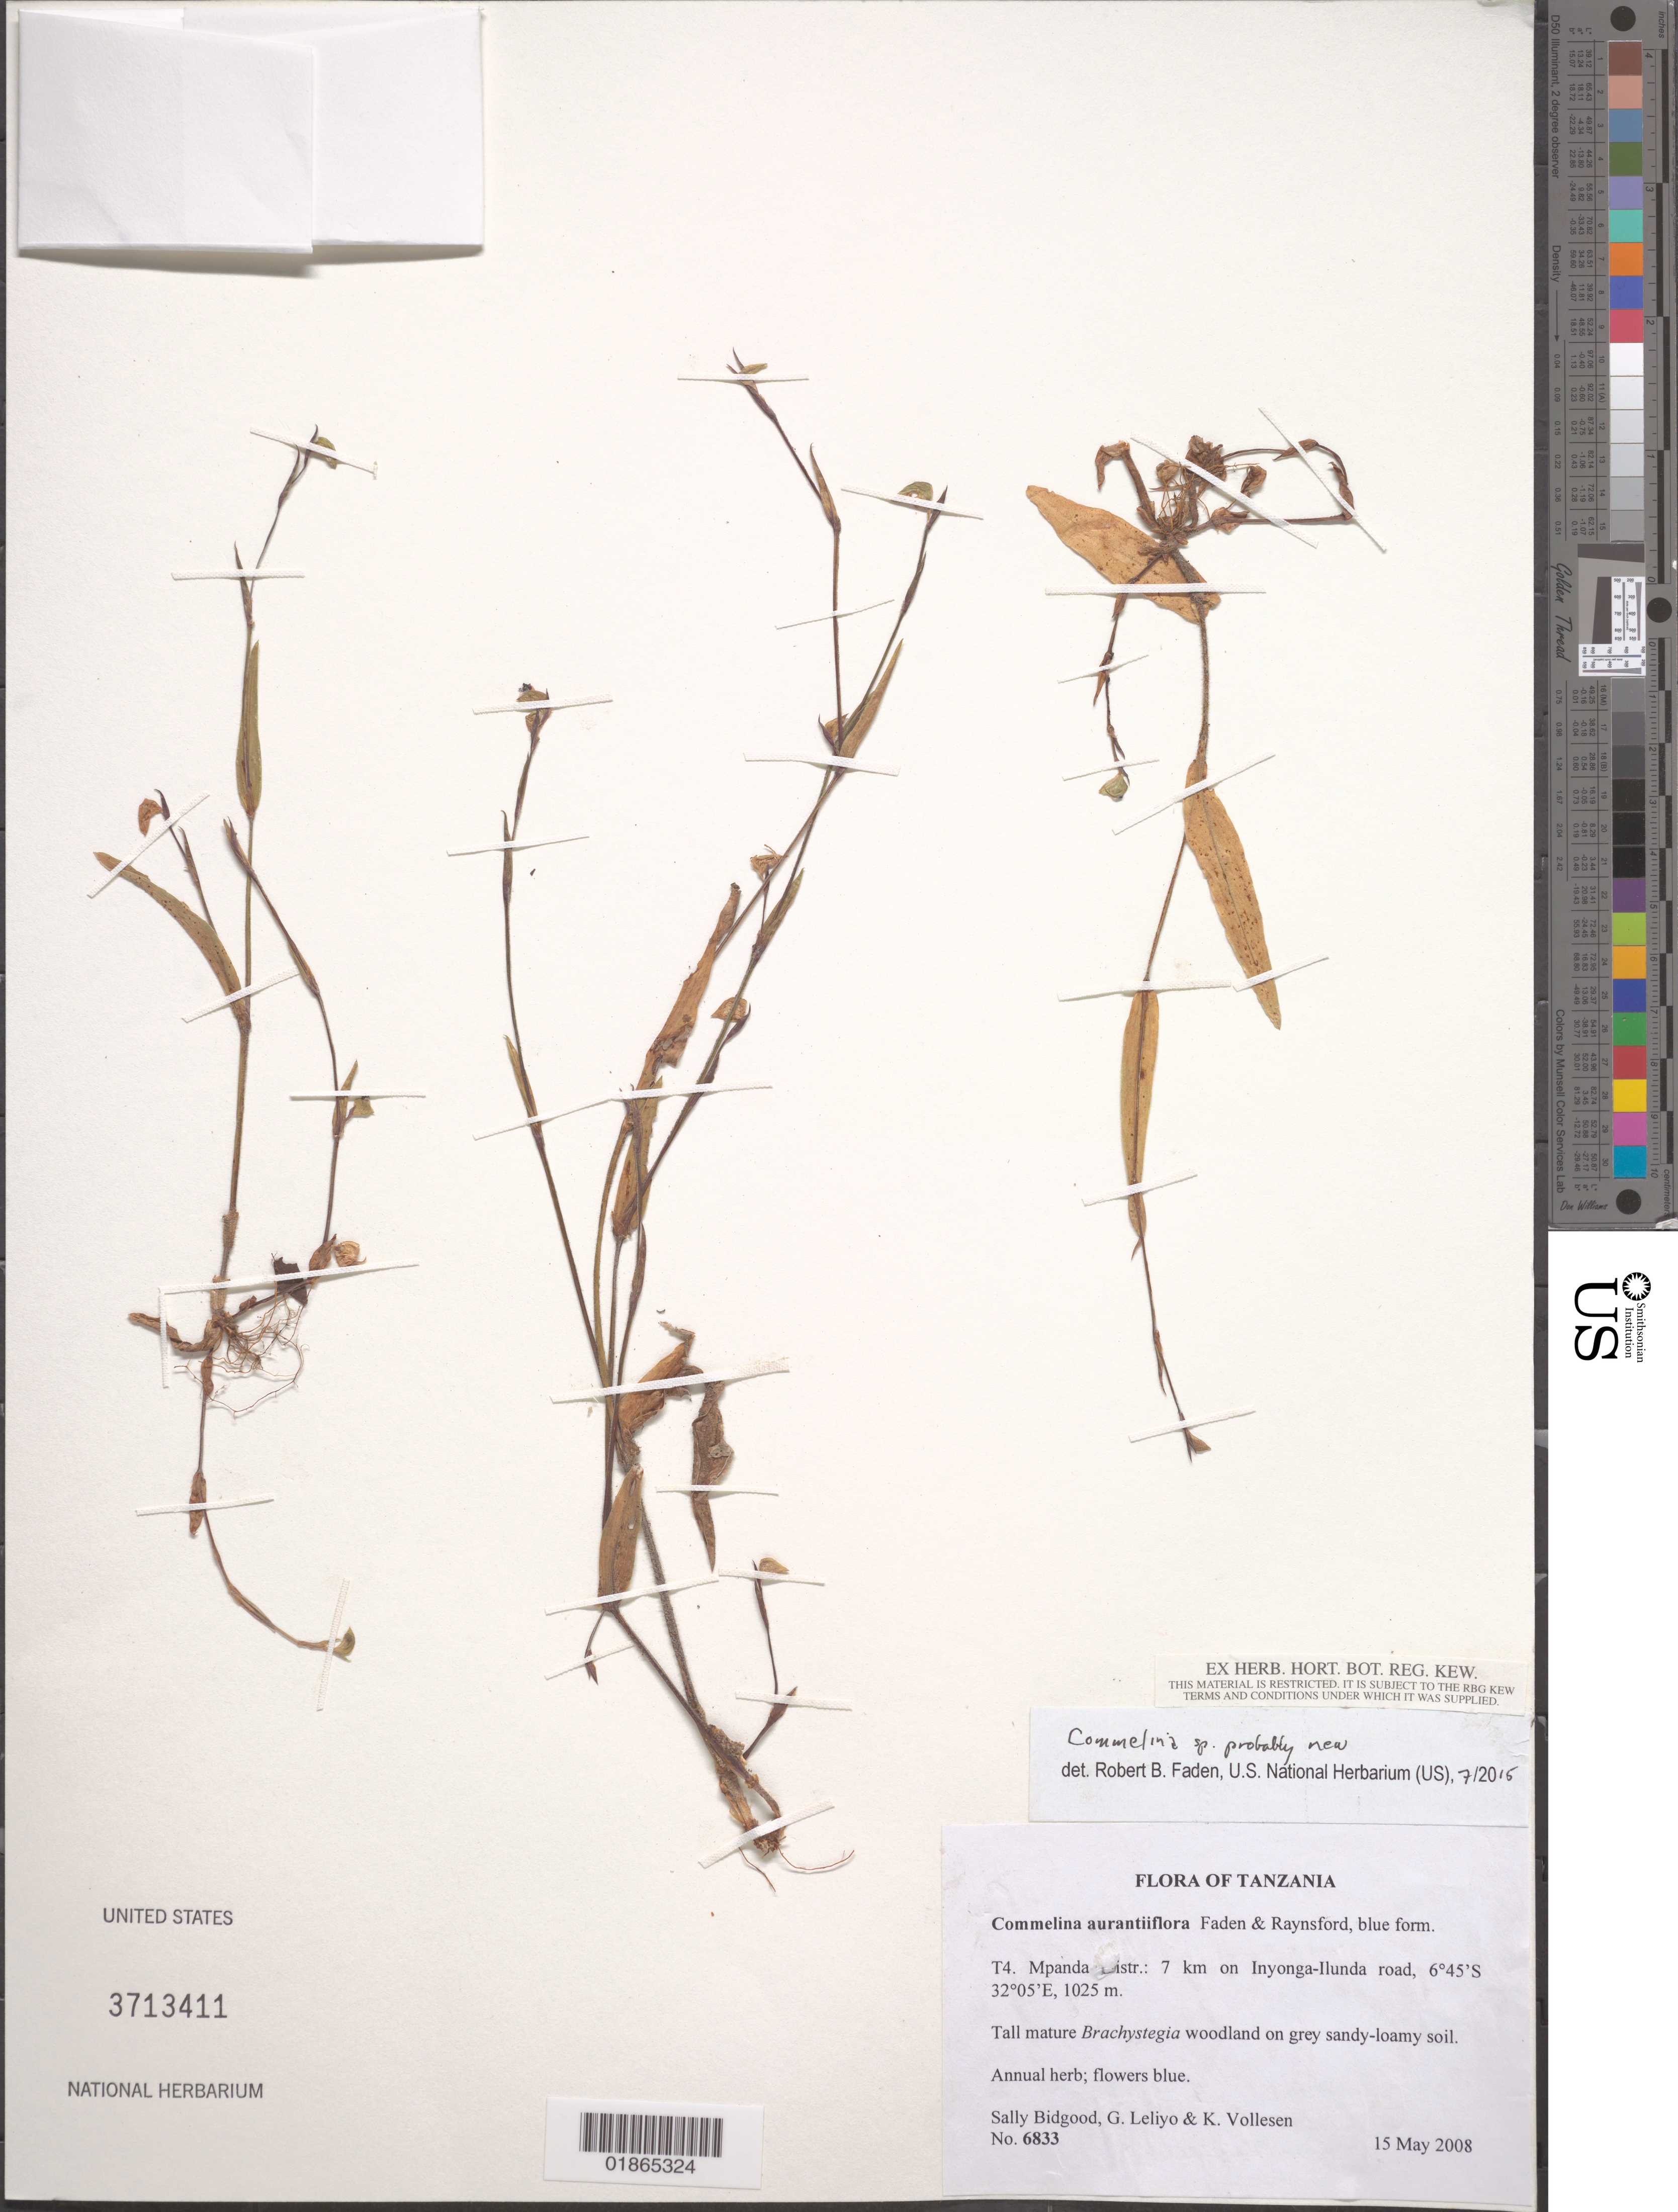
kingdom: Plantae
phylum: Tracheophyta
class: Liliopsida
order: Commelinales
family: Commelinaceae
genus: Commelina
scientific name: Commelina sp.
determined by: Faden, Robert B., (US), Smithsonian Institution - National Museum of Natural History (UNITED STATES)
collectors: S. Bidgood, G. Leliyo & K. Vollesen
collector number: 6833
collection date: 2008-05-15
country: Tanzania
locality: T4 Mpanda Distr.: 7 km on Inyonga-Ilunda road.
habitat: Tall mature woodland on grey sandy-loamy soil.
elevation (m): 1025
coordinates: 6 45 S, 32 05 E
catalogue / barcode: US 3713411